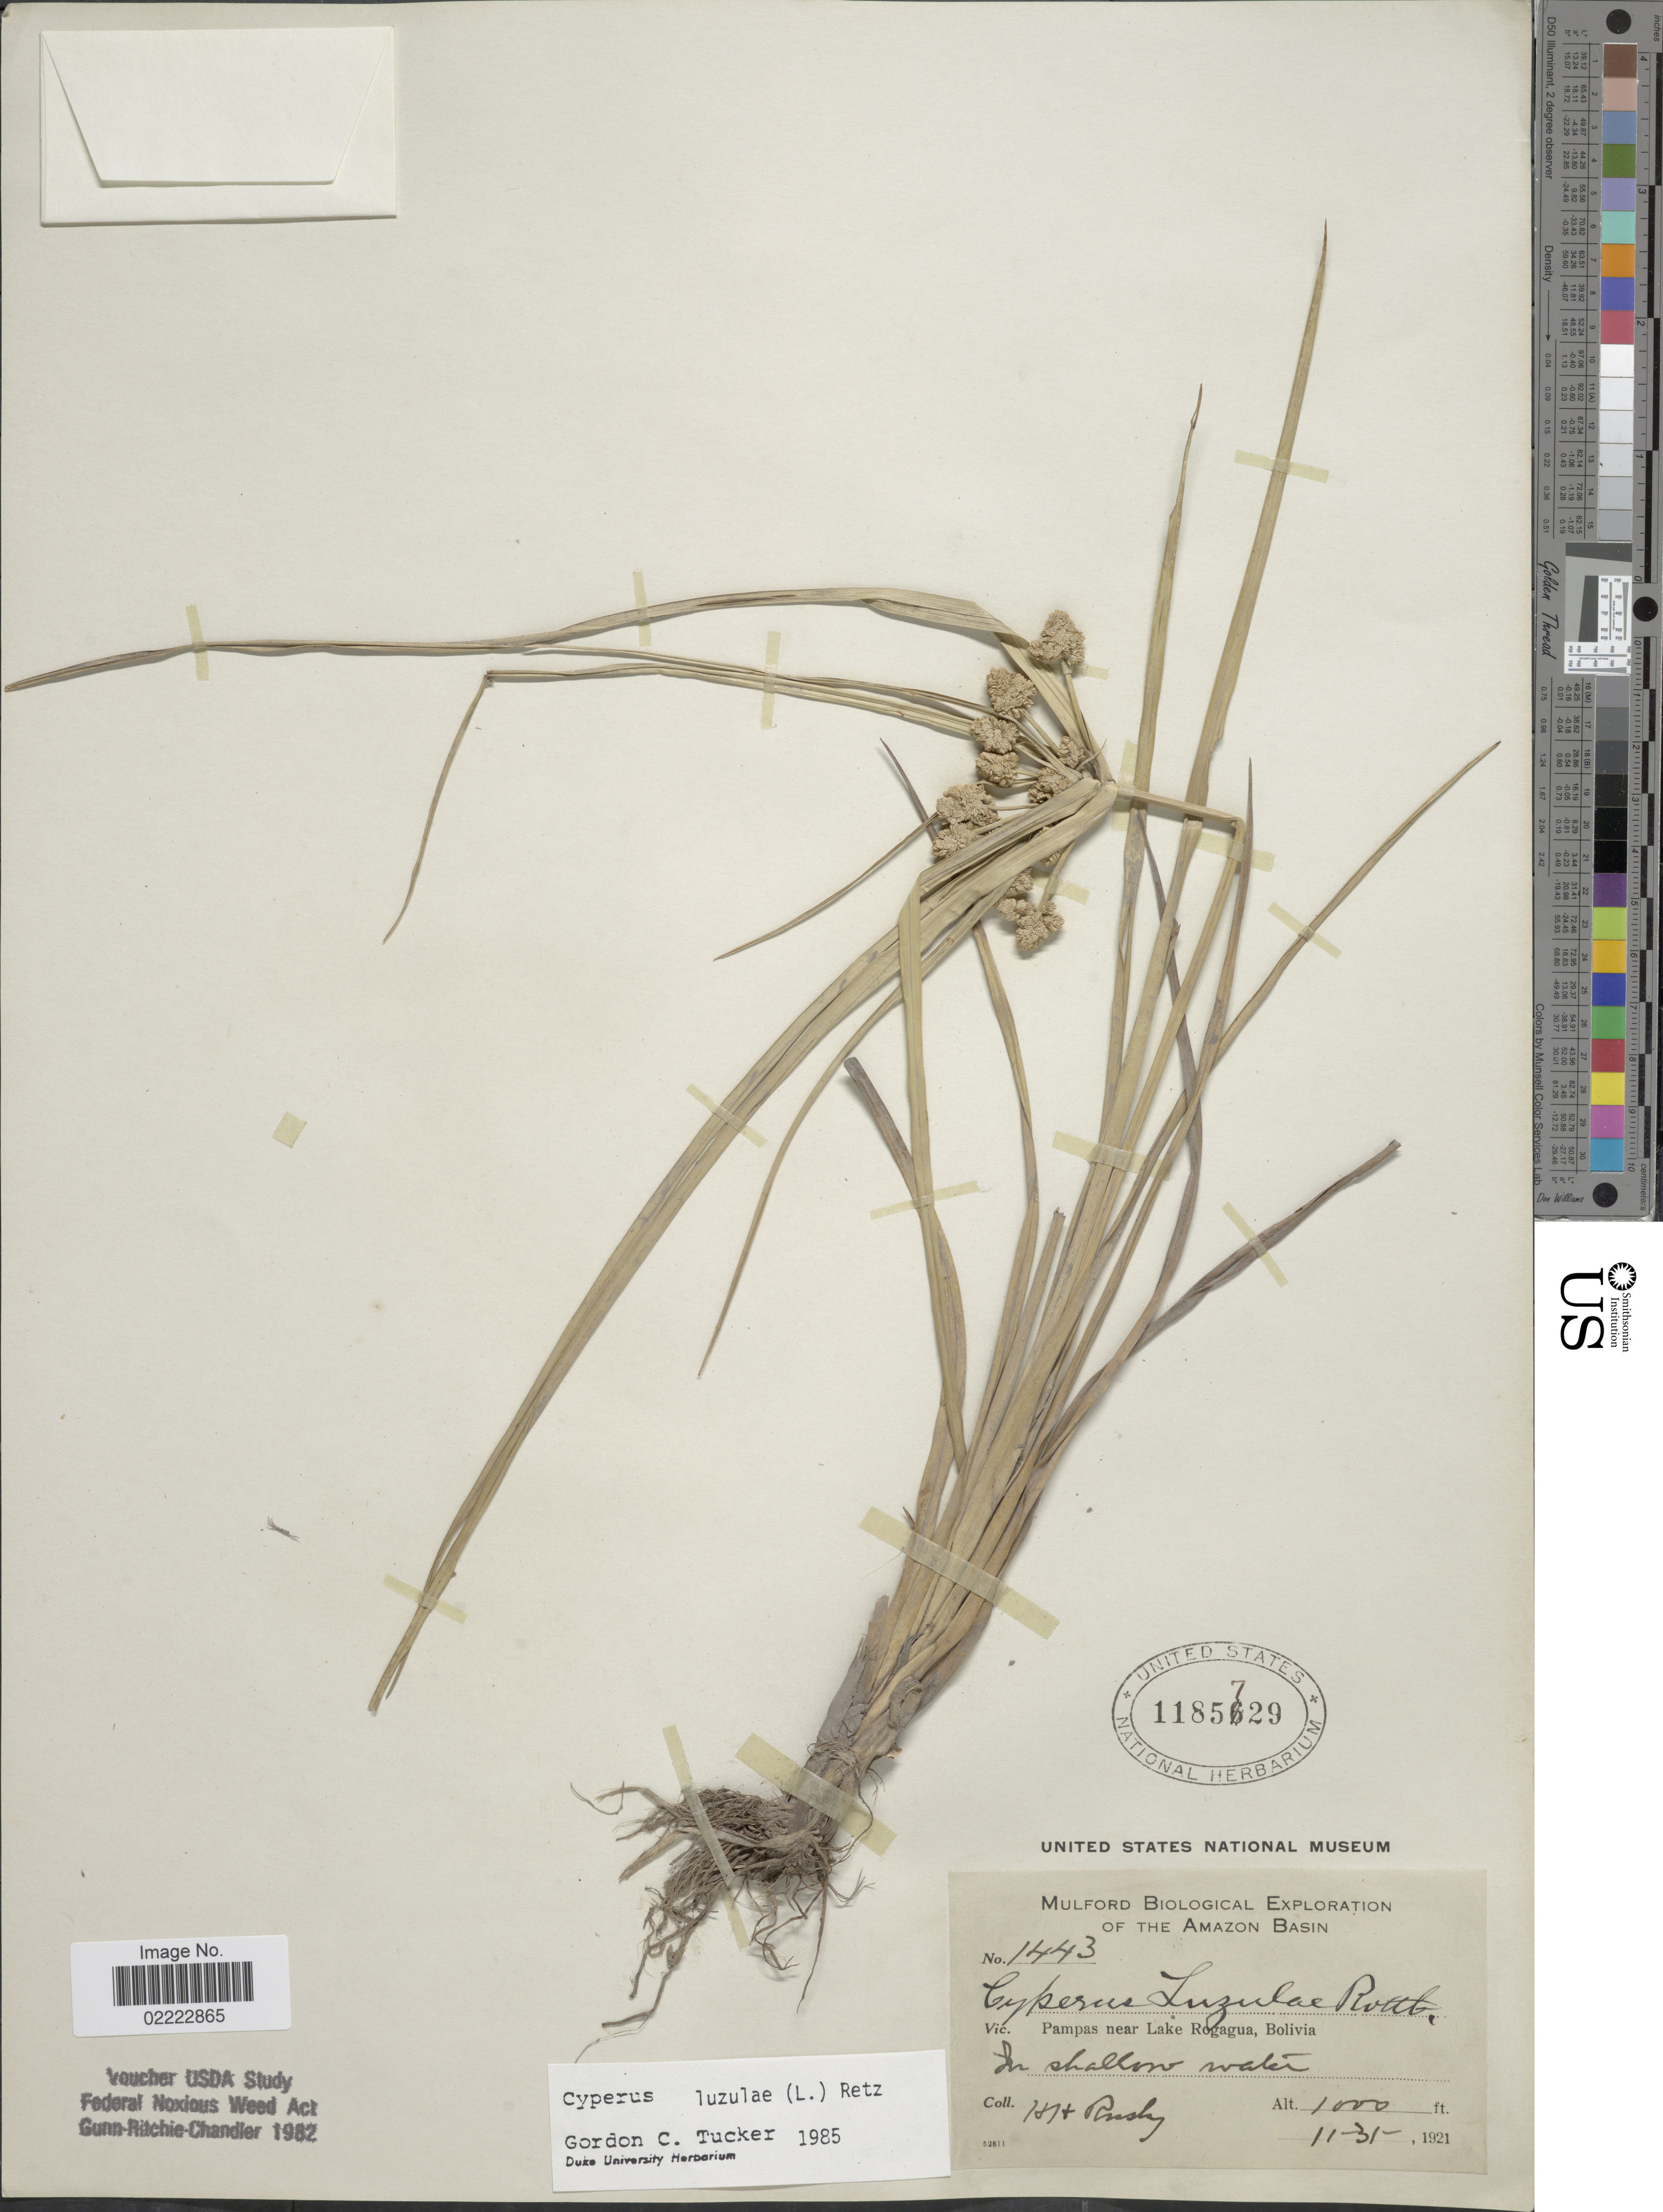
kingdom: Plantae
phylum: Tracheophyta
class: Liliopsida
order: Poales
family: Cyperaceae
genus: Cyperus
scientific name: Cyperus luzulae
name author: (L.) Rottb. ex Retz.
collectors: H. H. Rusby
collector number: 1443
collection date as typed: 11-31-1921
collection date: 1921-11-30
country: Bolivia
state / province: Beni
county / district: José Ballivián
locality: Pampas near Lake Rogagua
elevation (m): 305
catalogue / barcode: US 1185729